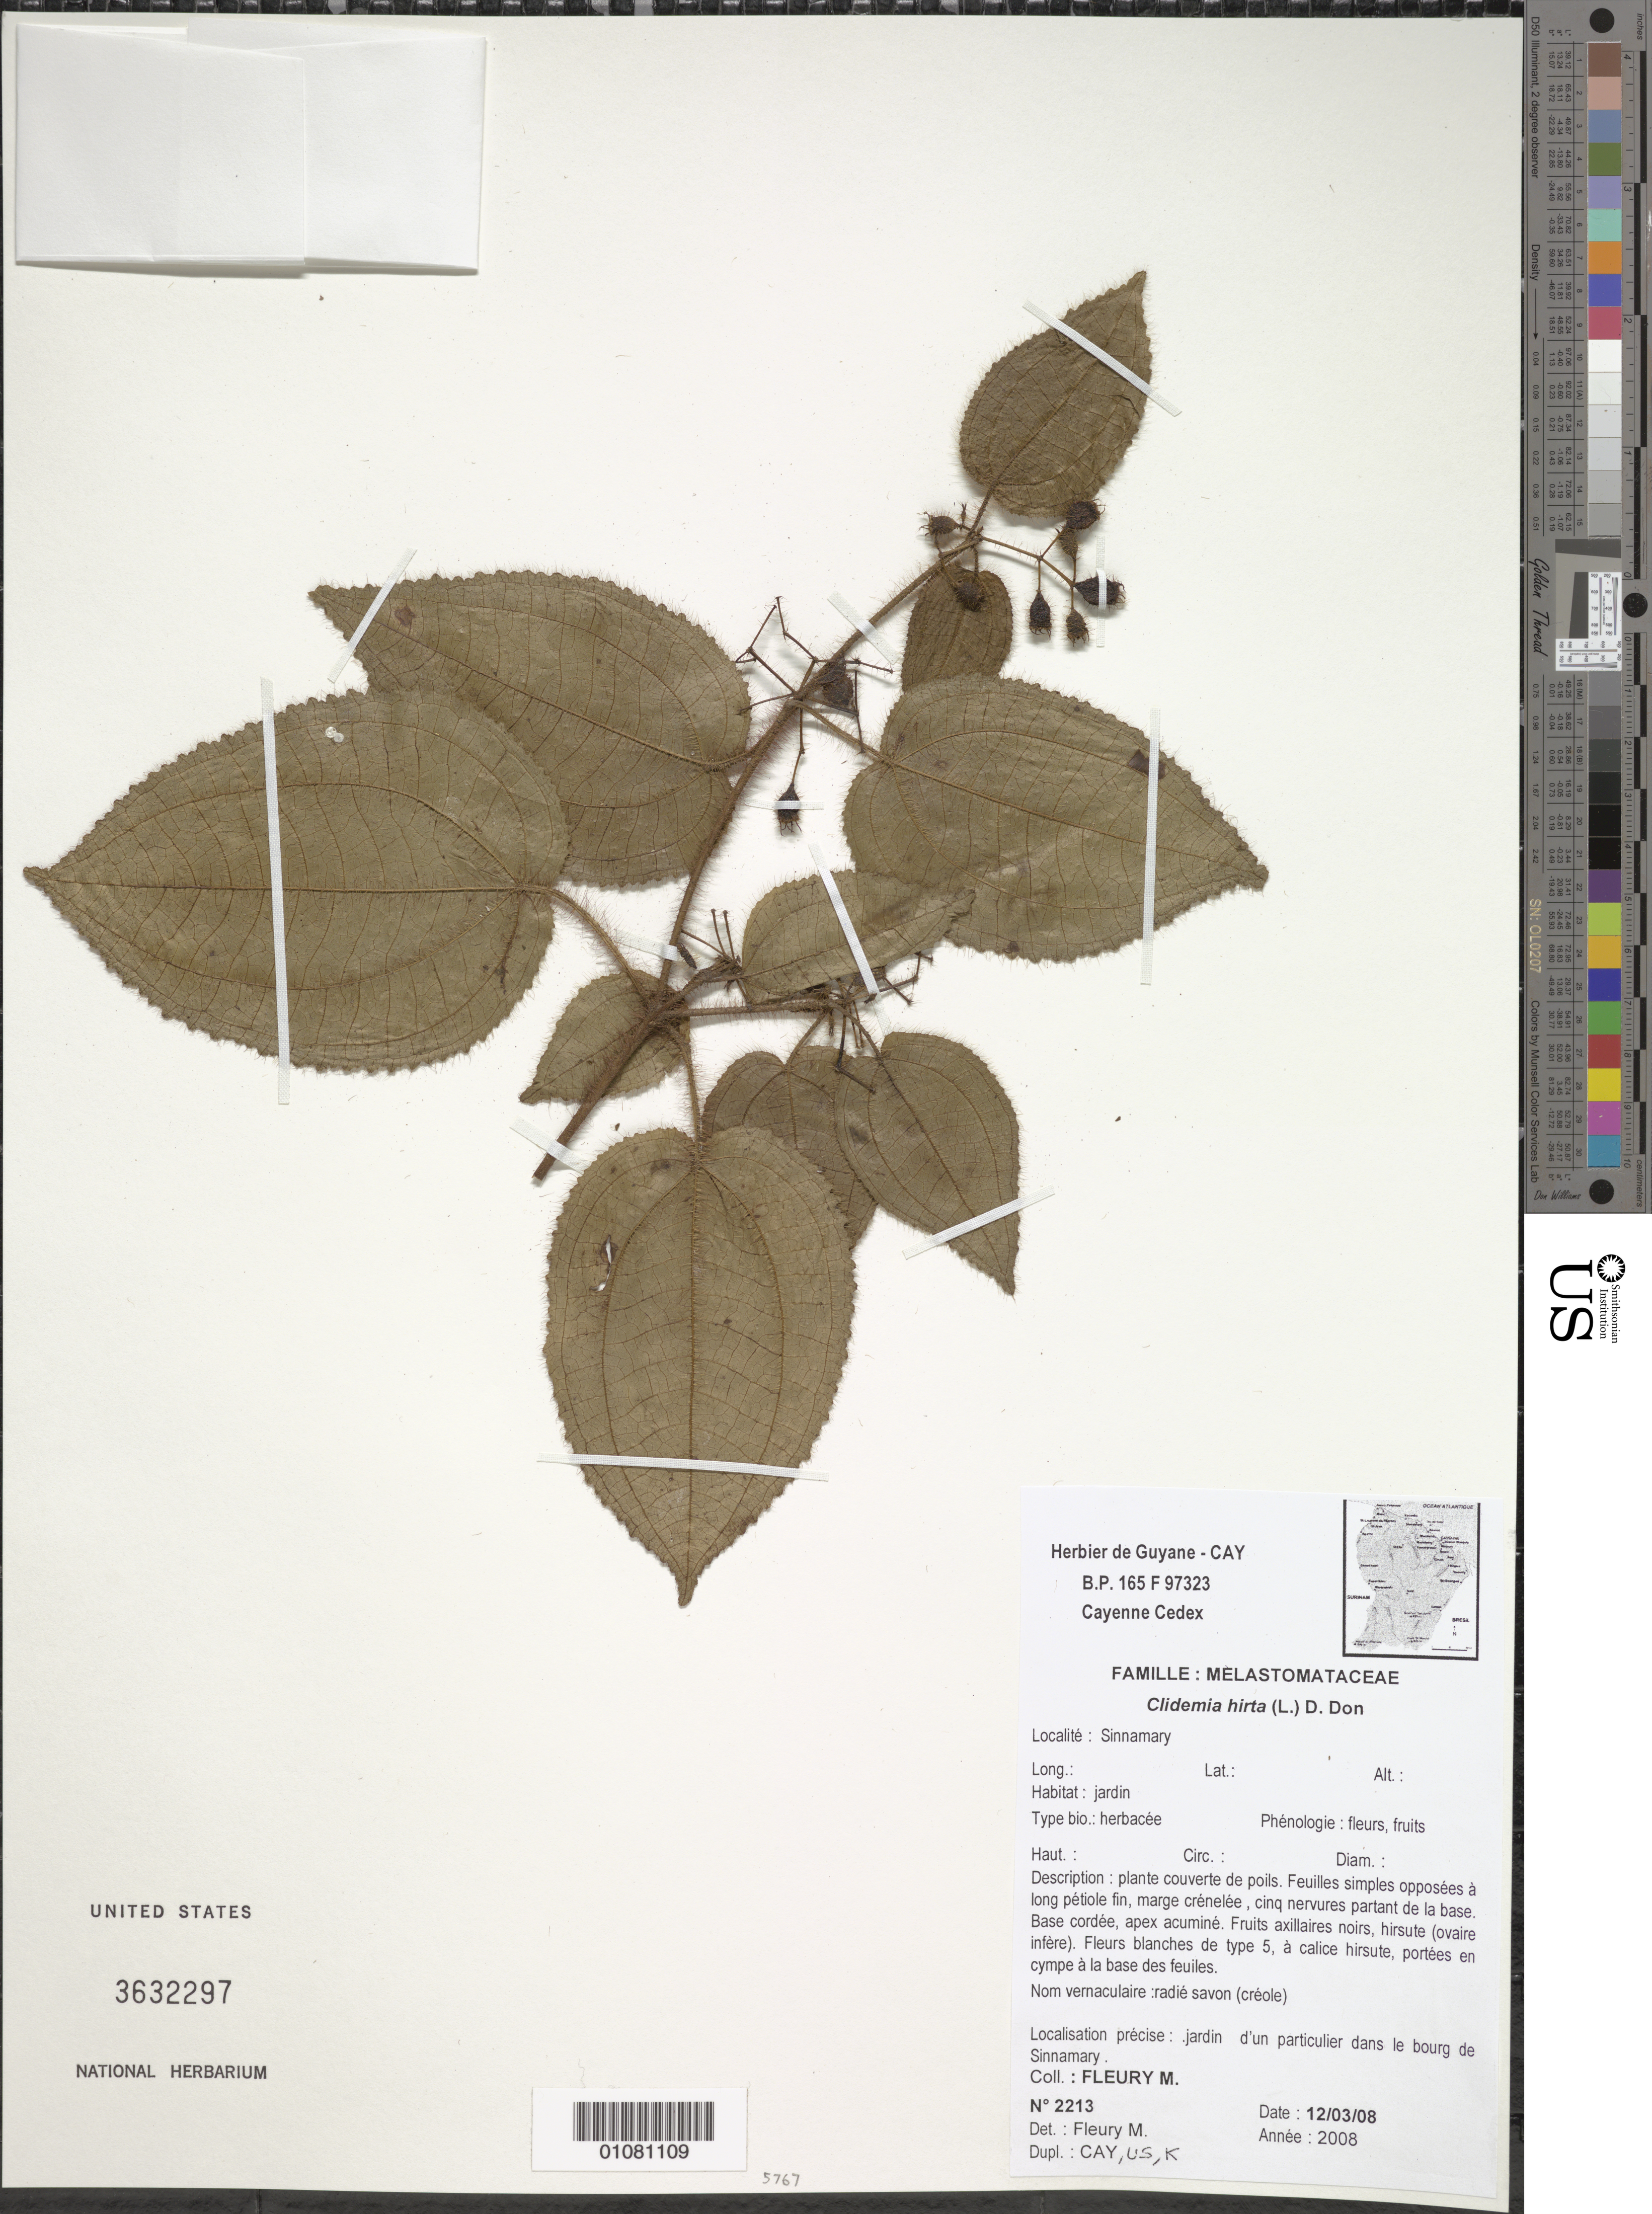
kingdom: Plantae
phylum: Tracheophyta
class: Magnoliopsida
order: Myrtales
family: Melastomataceae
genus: Clidemia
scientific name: Clidemia hirta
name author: (L.) D. Don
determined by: Fleury, M.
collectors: M. Fleury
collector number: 2213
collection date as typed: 3-Dec-08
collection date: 2008-12-03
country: French Guiana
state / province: Cayenne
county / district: Sinnamary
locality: Jardin d'un particulier dans le bourg de Sinnamary.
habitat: Jardin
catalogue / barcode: US 3632297